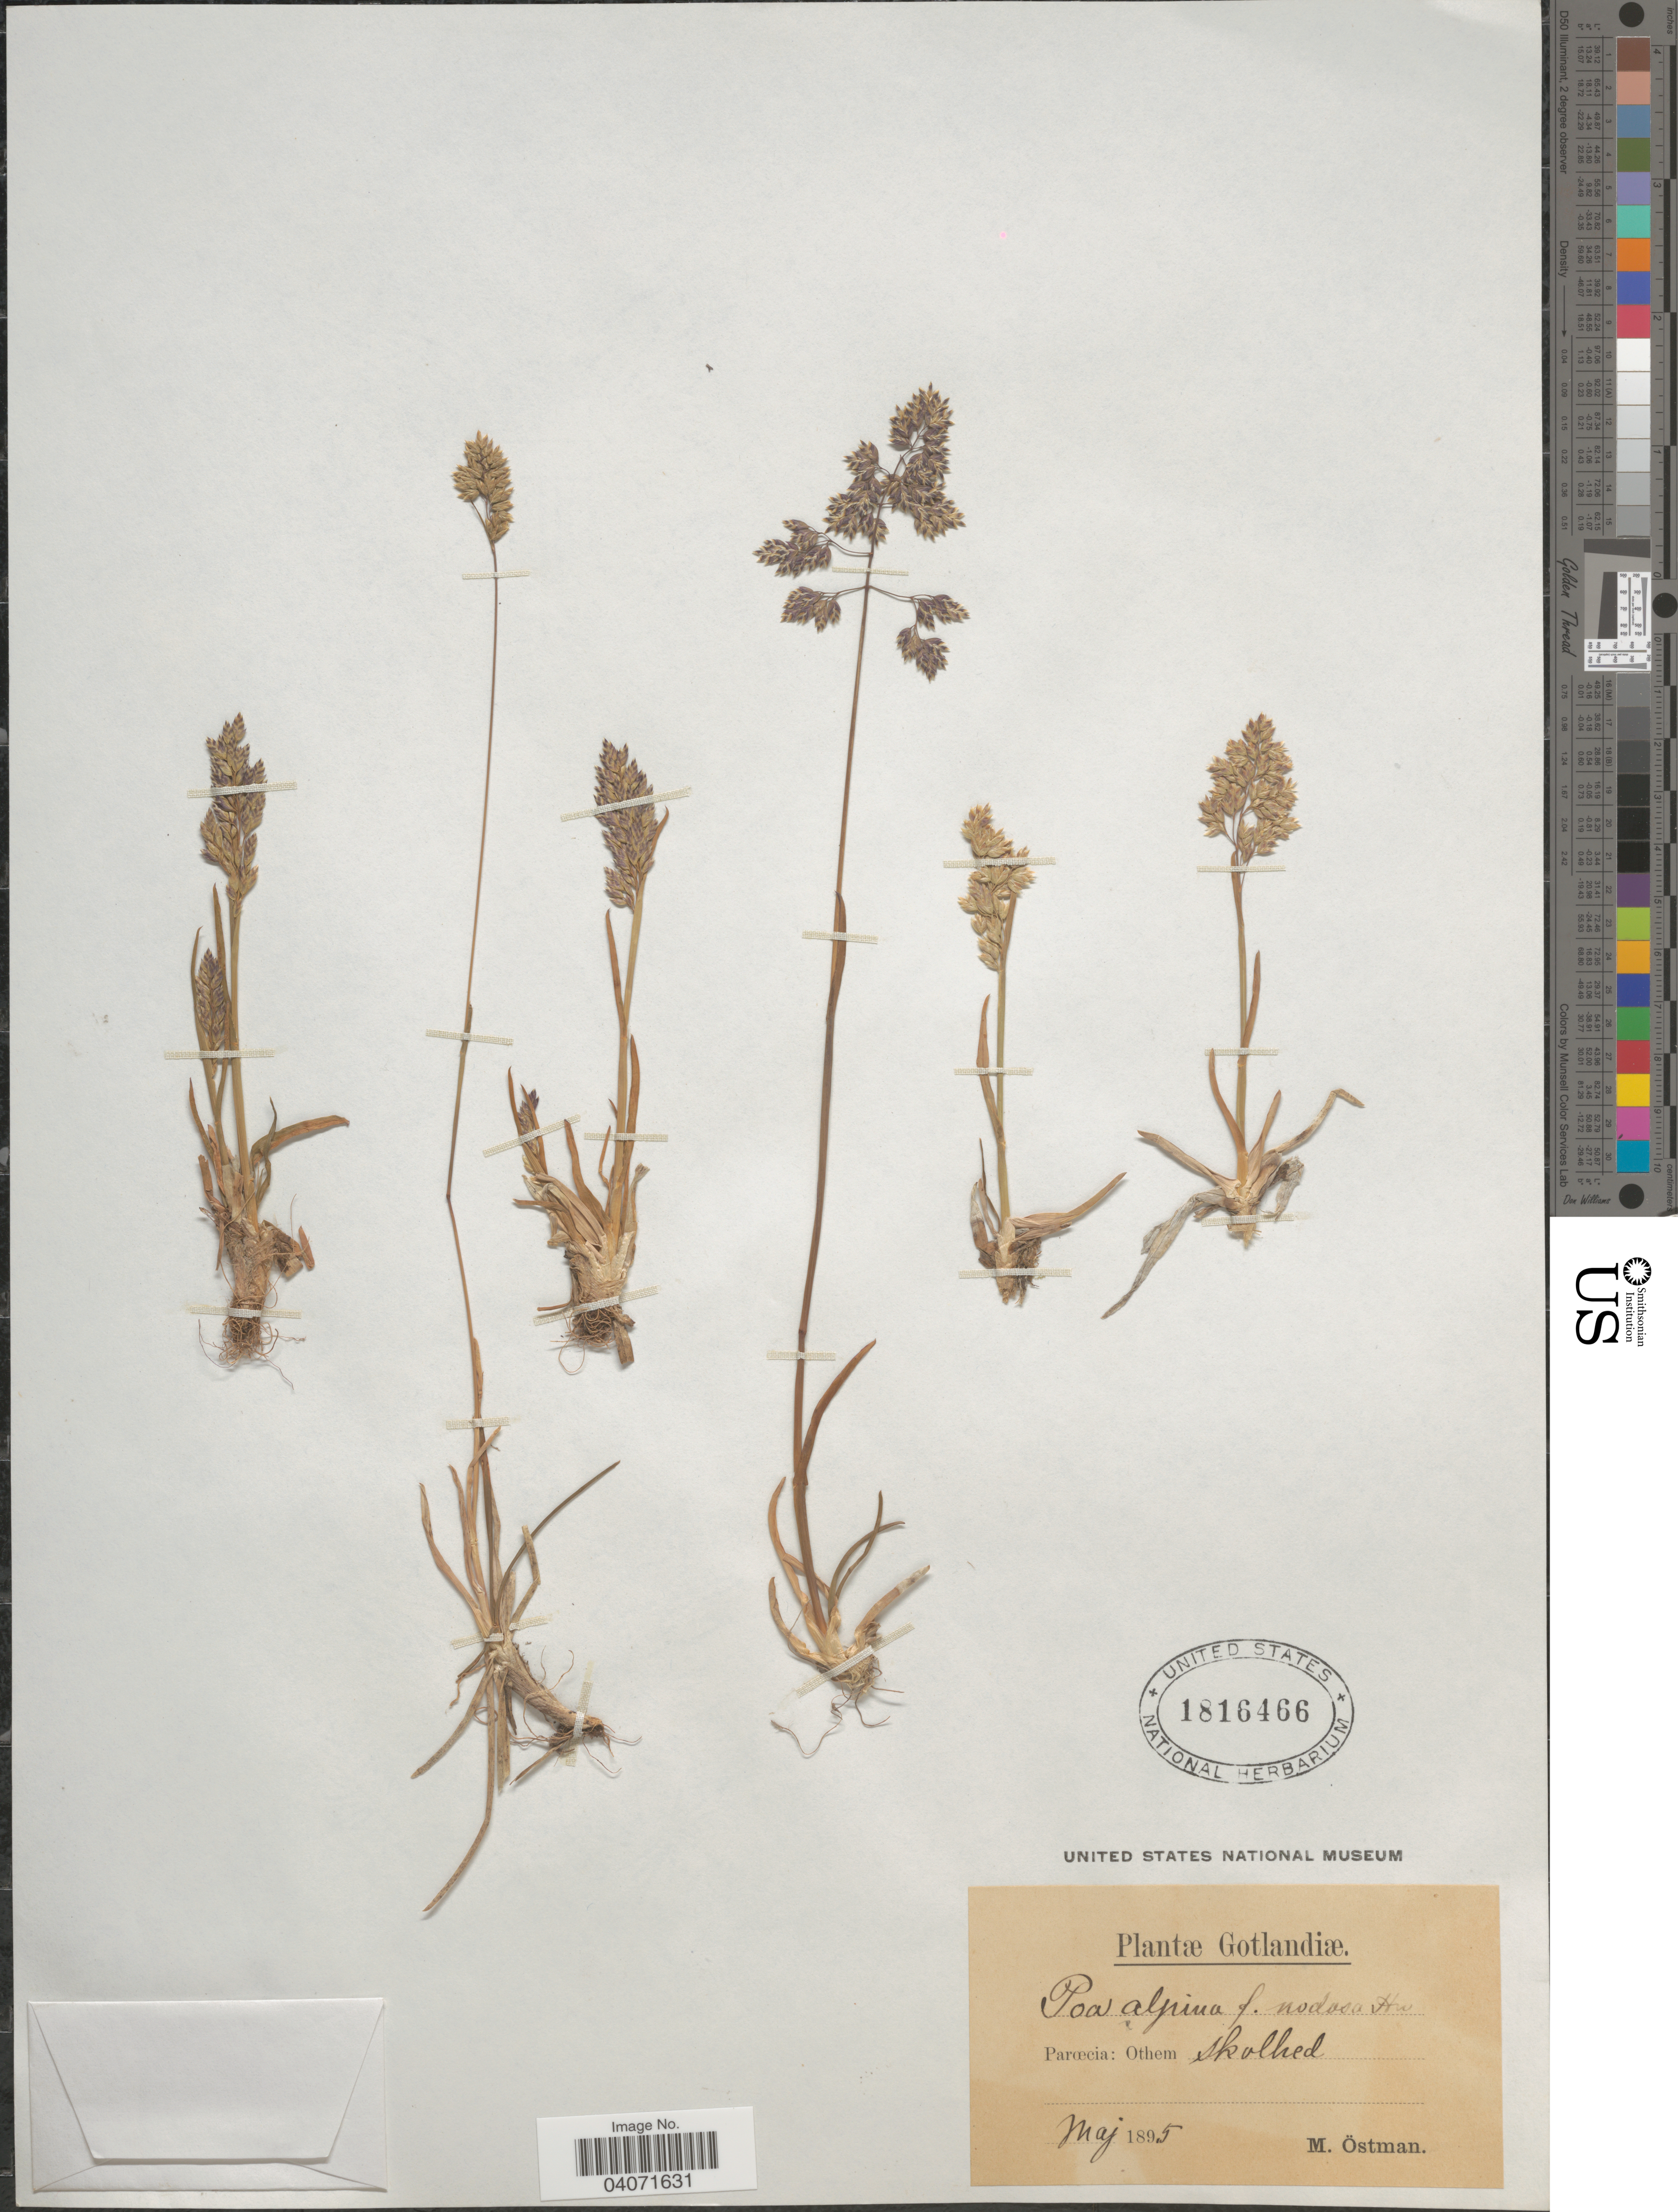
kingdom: Plantae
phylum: Tracheophyta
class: Liliopsida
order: Poales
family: Poaceae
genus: Poa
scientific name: Poa alpina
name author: L.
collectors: M. Östman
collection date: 1895-05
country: Sweden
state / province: Gotland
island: Gotland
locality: Gotlandiæ. Paræcia: Othem Skolhed.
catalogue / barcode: US 1816466